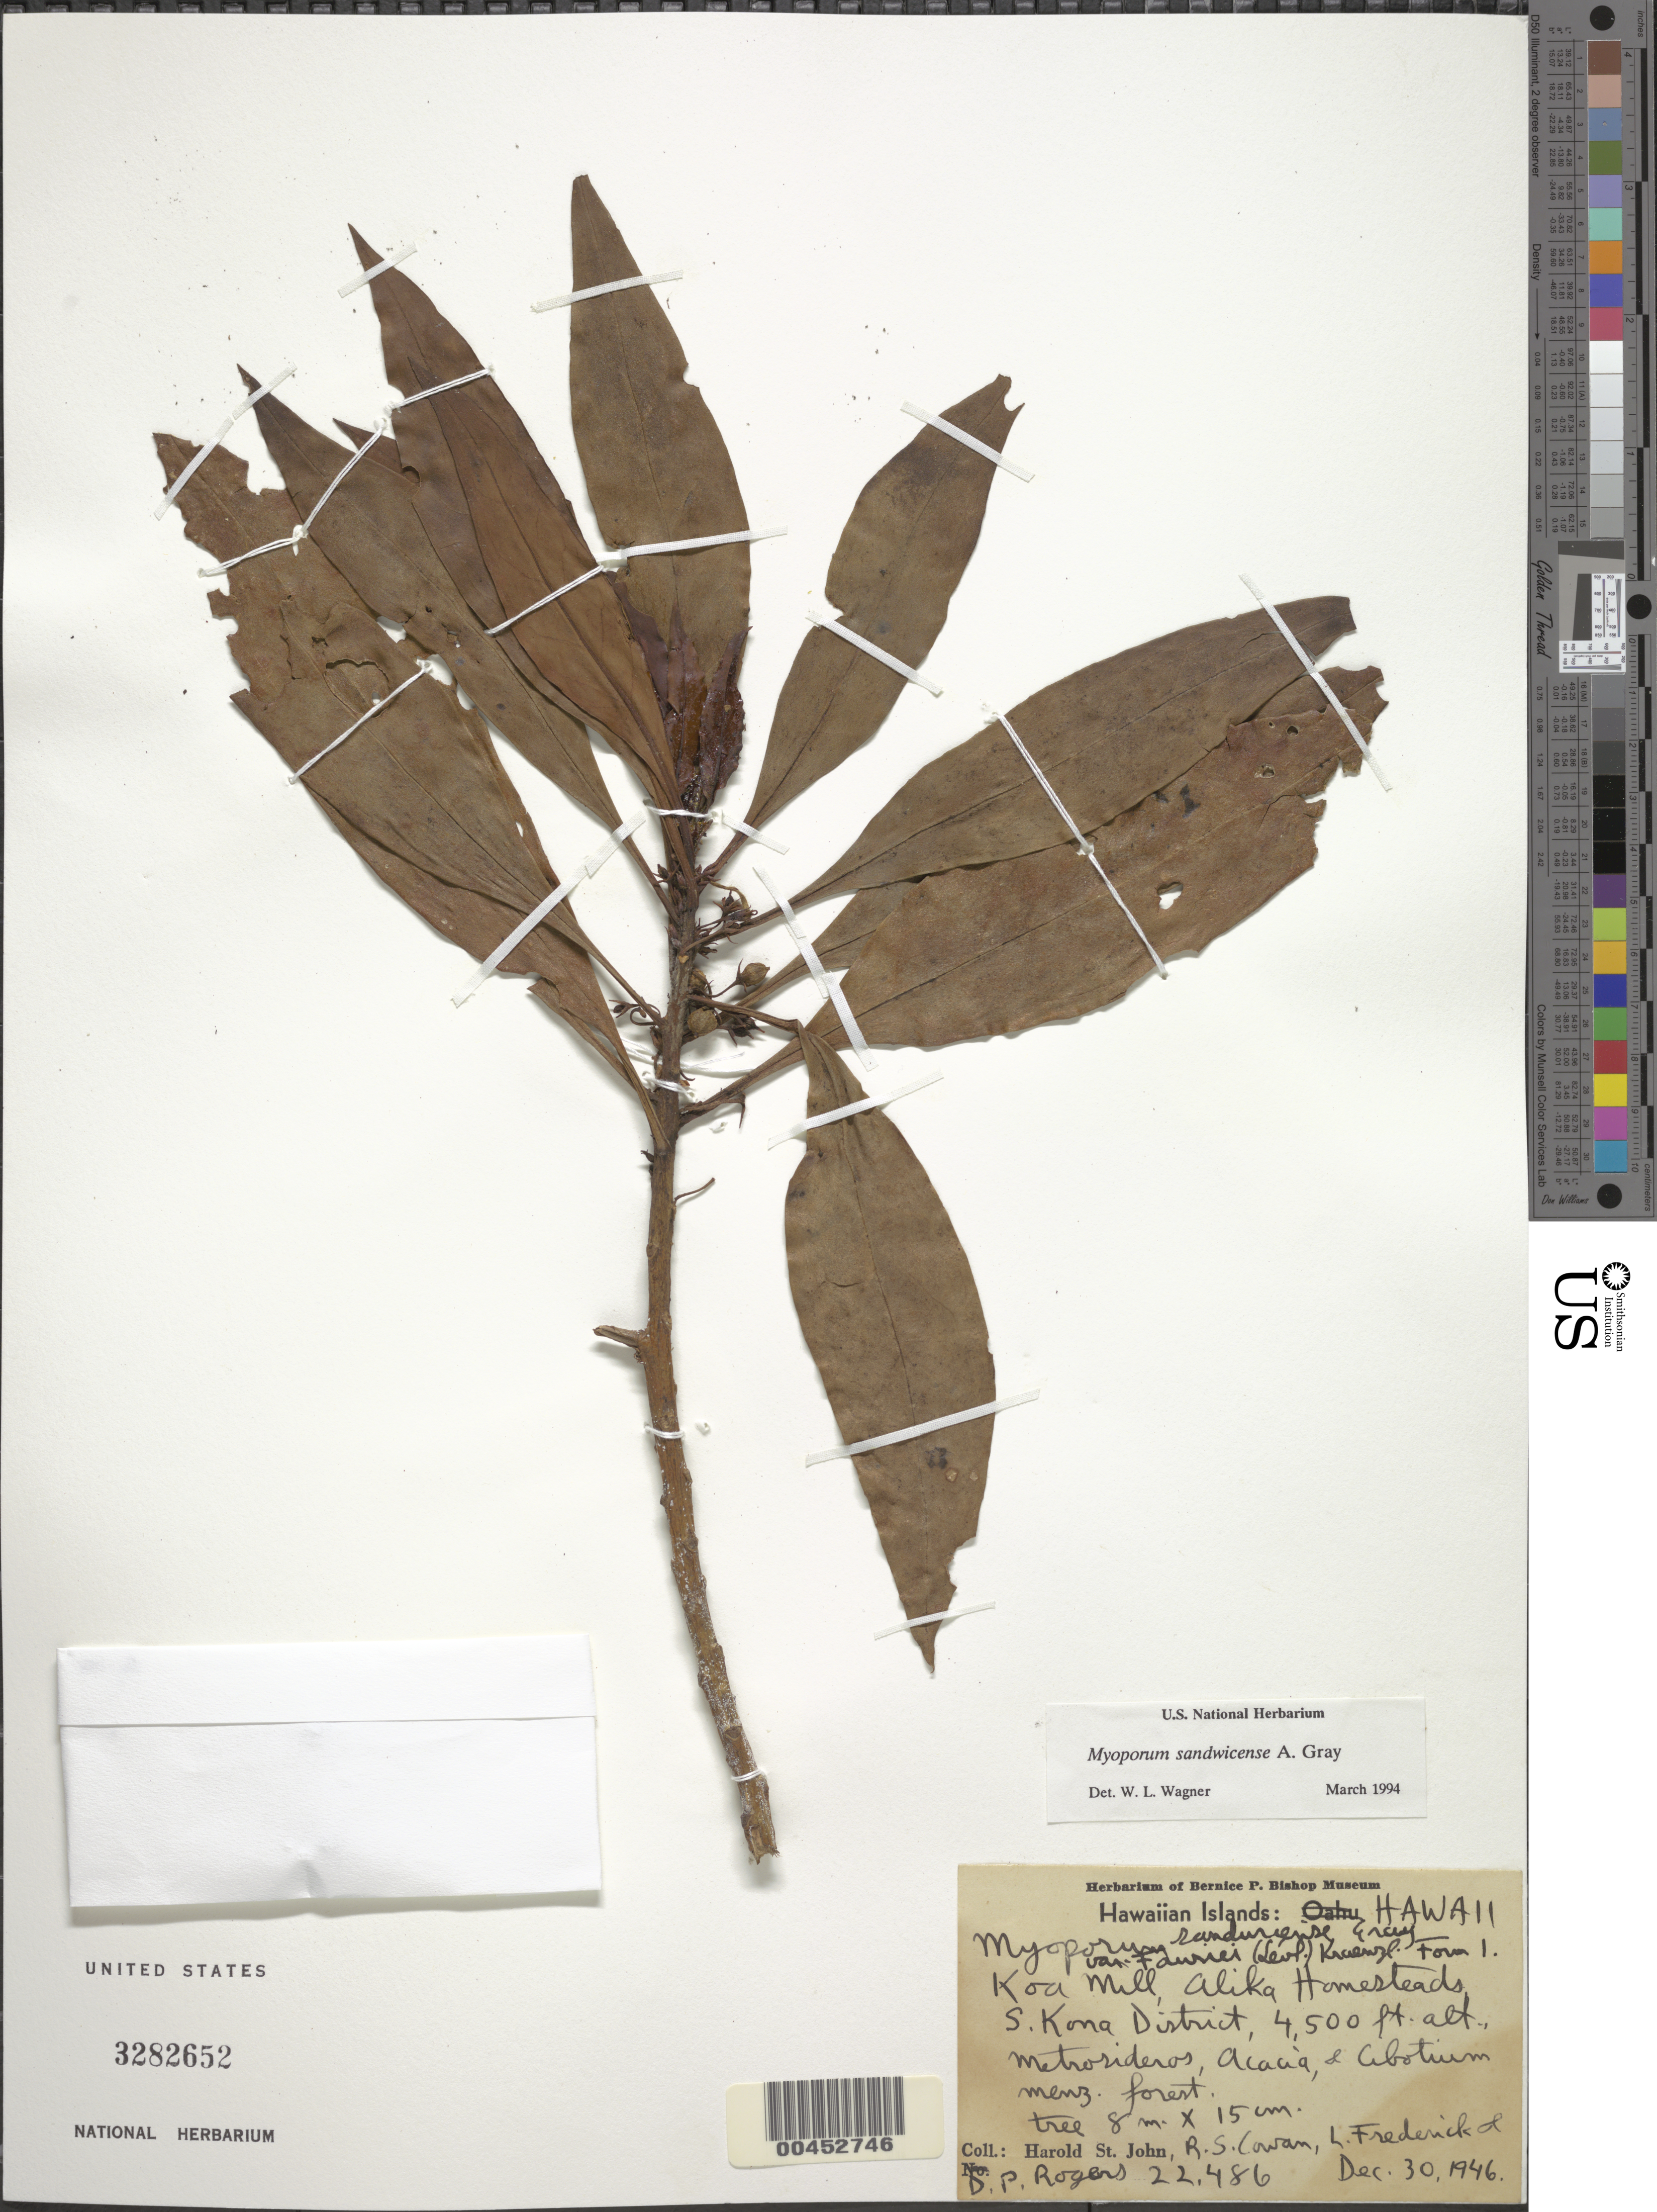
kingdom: Plantae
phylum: Tracheophyta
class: Magnoliopsida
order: Lamiales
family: Scrophulariaceae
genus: Myoporum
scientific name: Myoporum sandwicense subsp. sandwicense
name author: A. Gray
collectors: H. St. John, R. S. Cowan, L. Frederick & D. Rogers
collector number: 22486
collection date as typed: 30 Dec 1946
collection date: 1946-12-30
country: United States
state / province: Hawaii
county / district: Hawaii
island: Hawaii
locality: Koa Mill, Alika Homesteads, S Kona Dist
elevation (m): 1372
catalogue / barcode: US 3282652